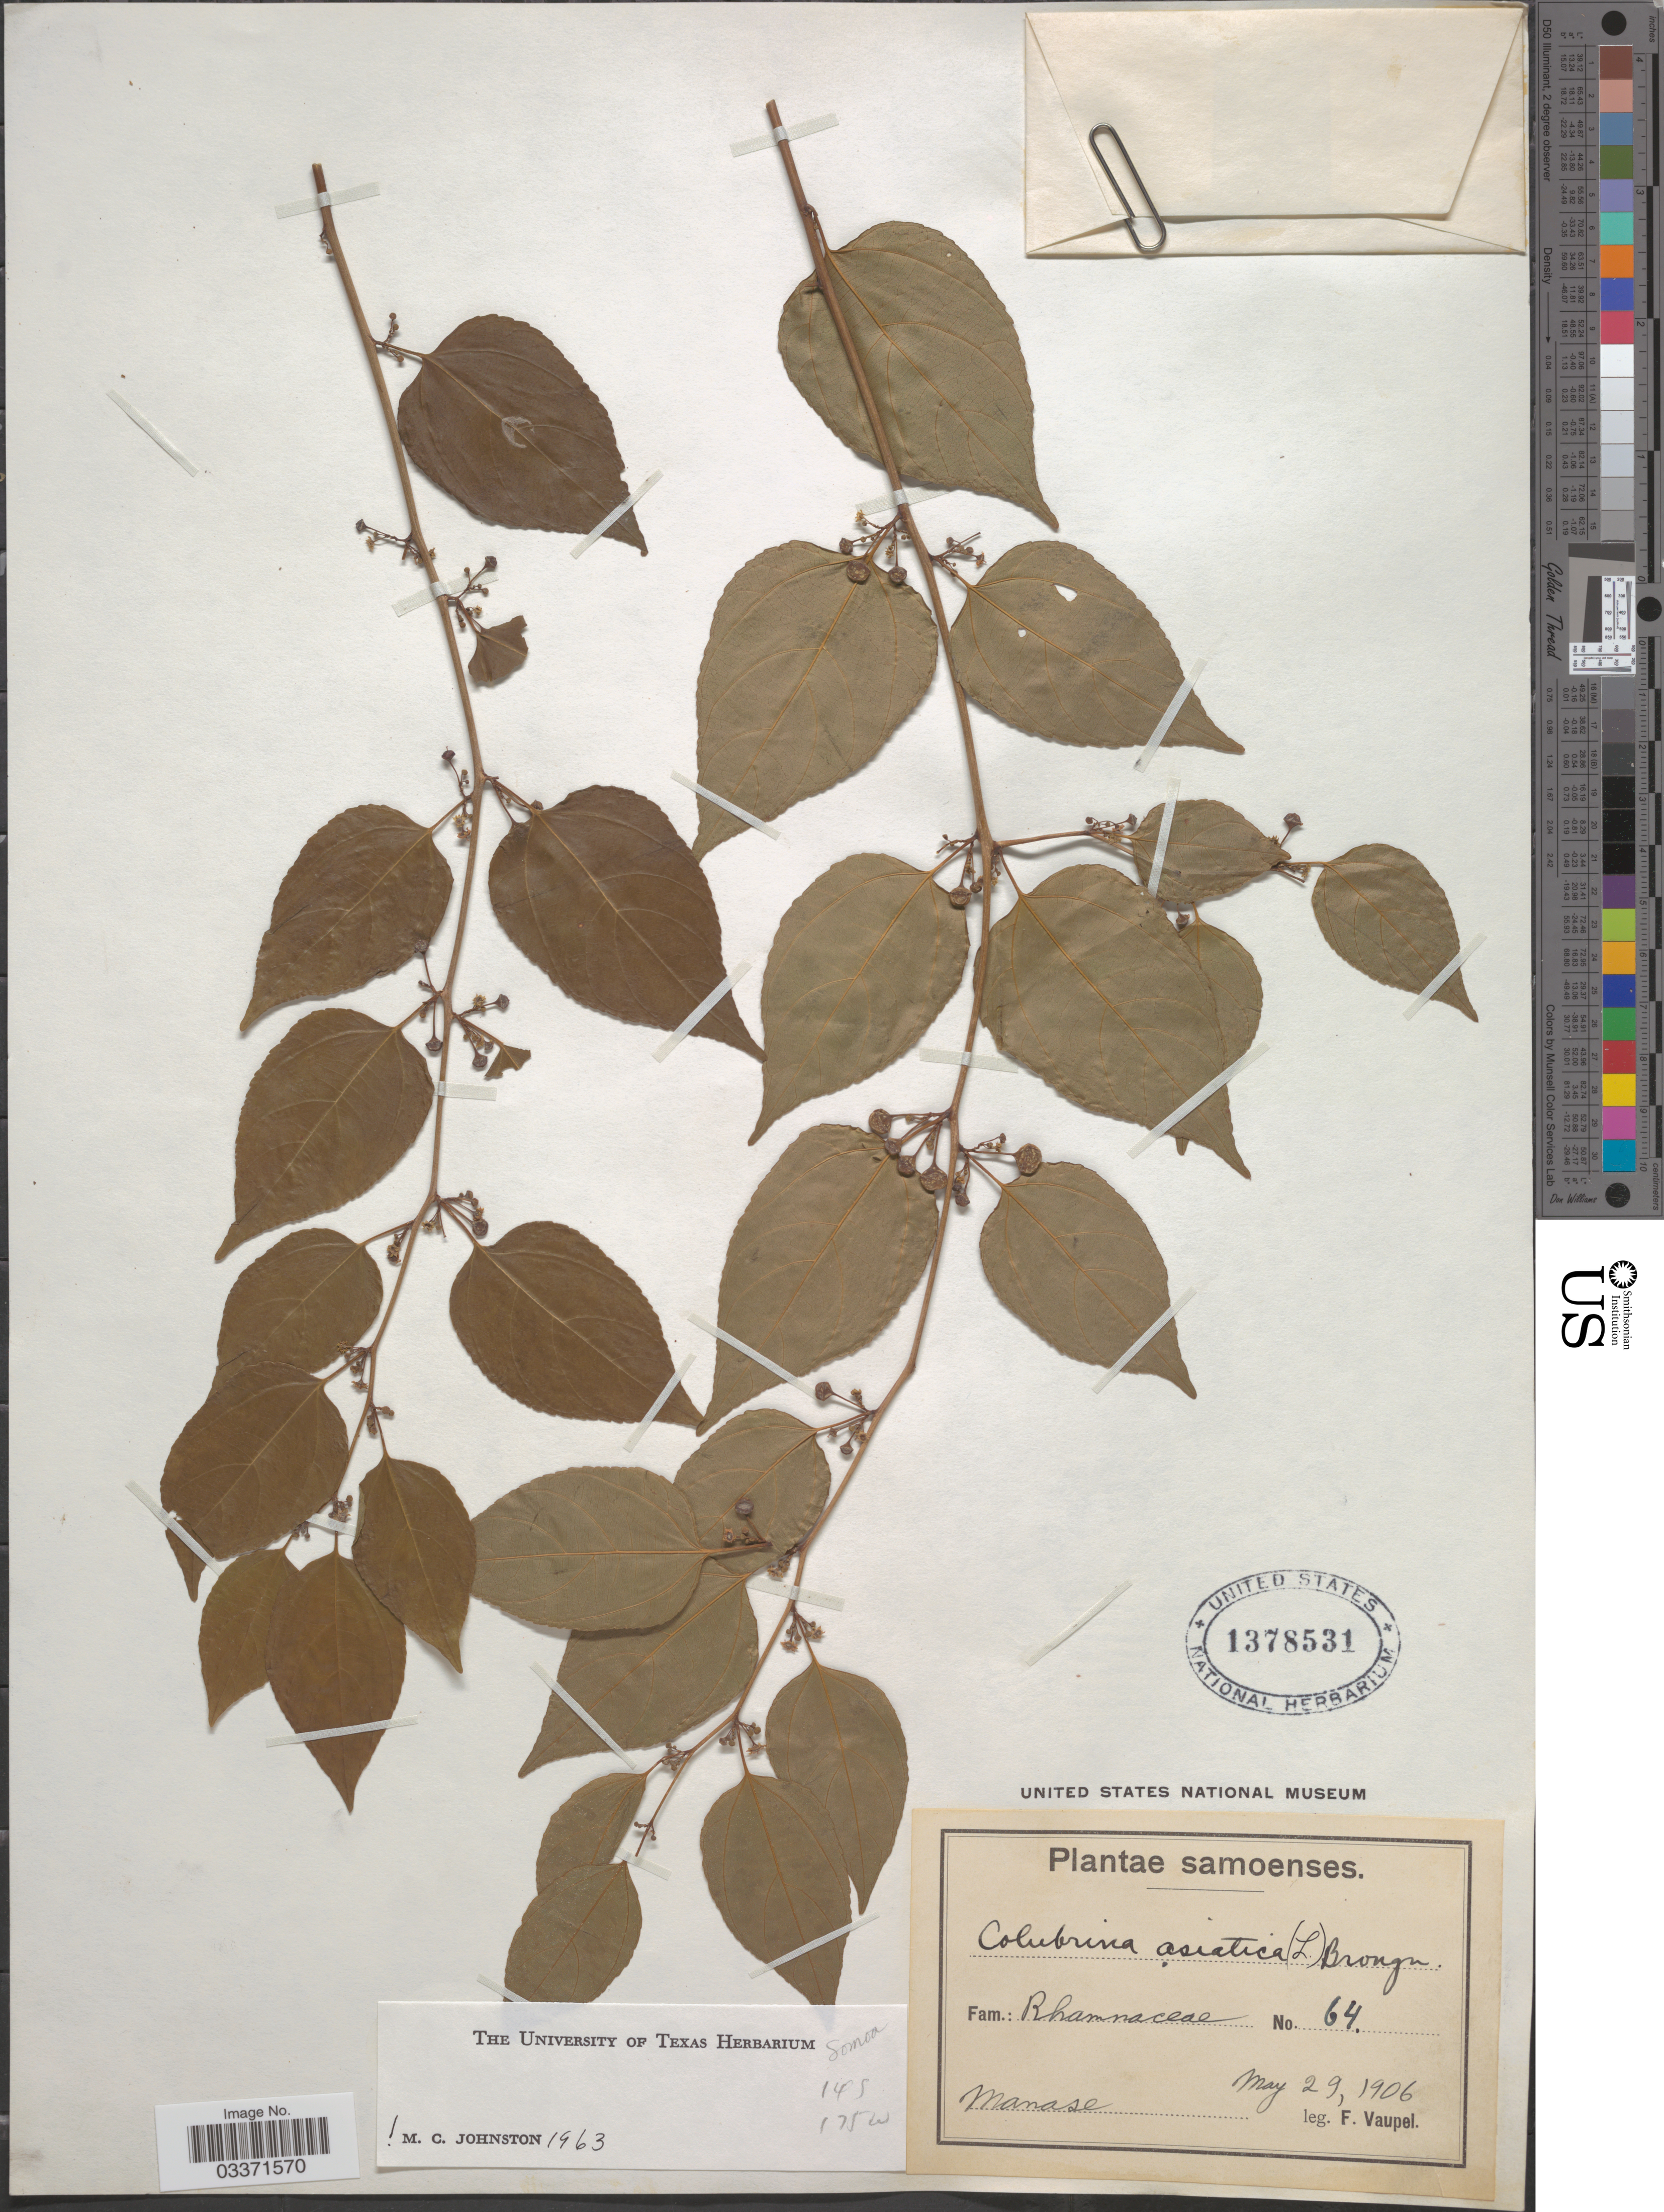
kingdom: Plantae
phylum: Tracheophyta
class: Magnoliopsida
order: Rosales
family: Rhamnaceae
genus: Colubrina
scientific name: Colubrina asiatica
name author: (L.) Brongn.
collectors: F. Vaupel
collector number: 64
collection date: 1906-05-29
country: Samoa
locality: Samoenses, Manase, Somoa.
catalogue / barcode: US 1378531